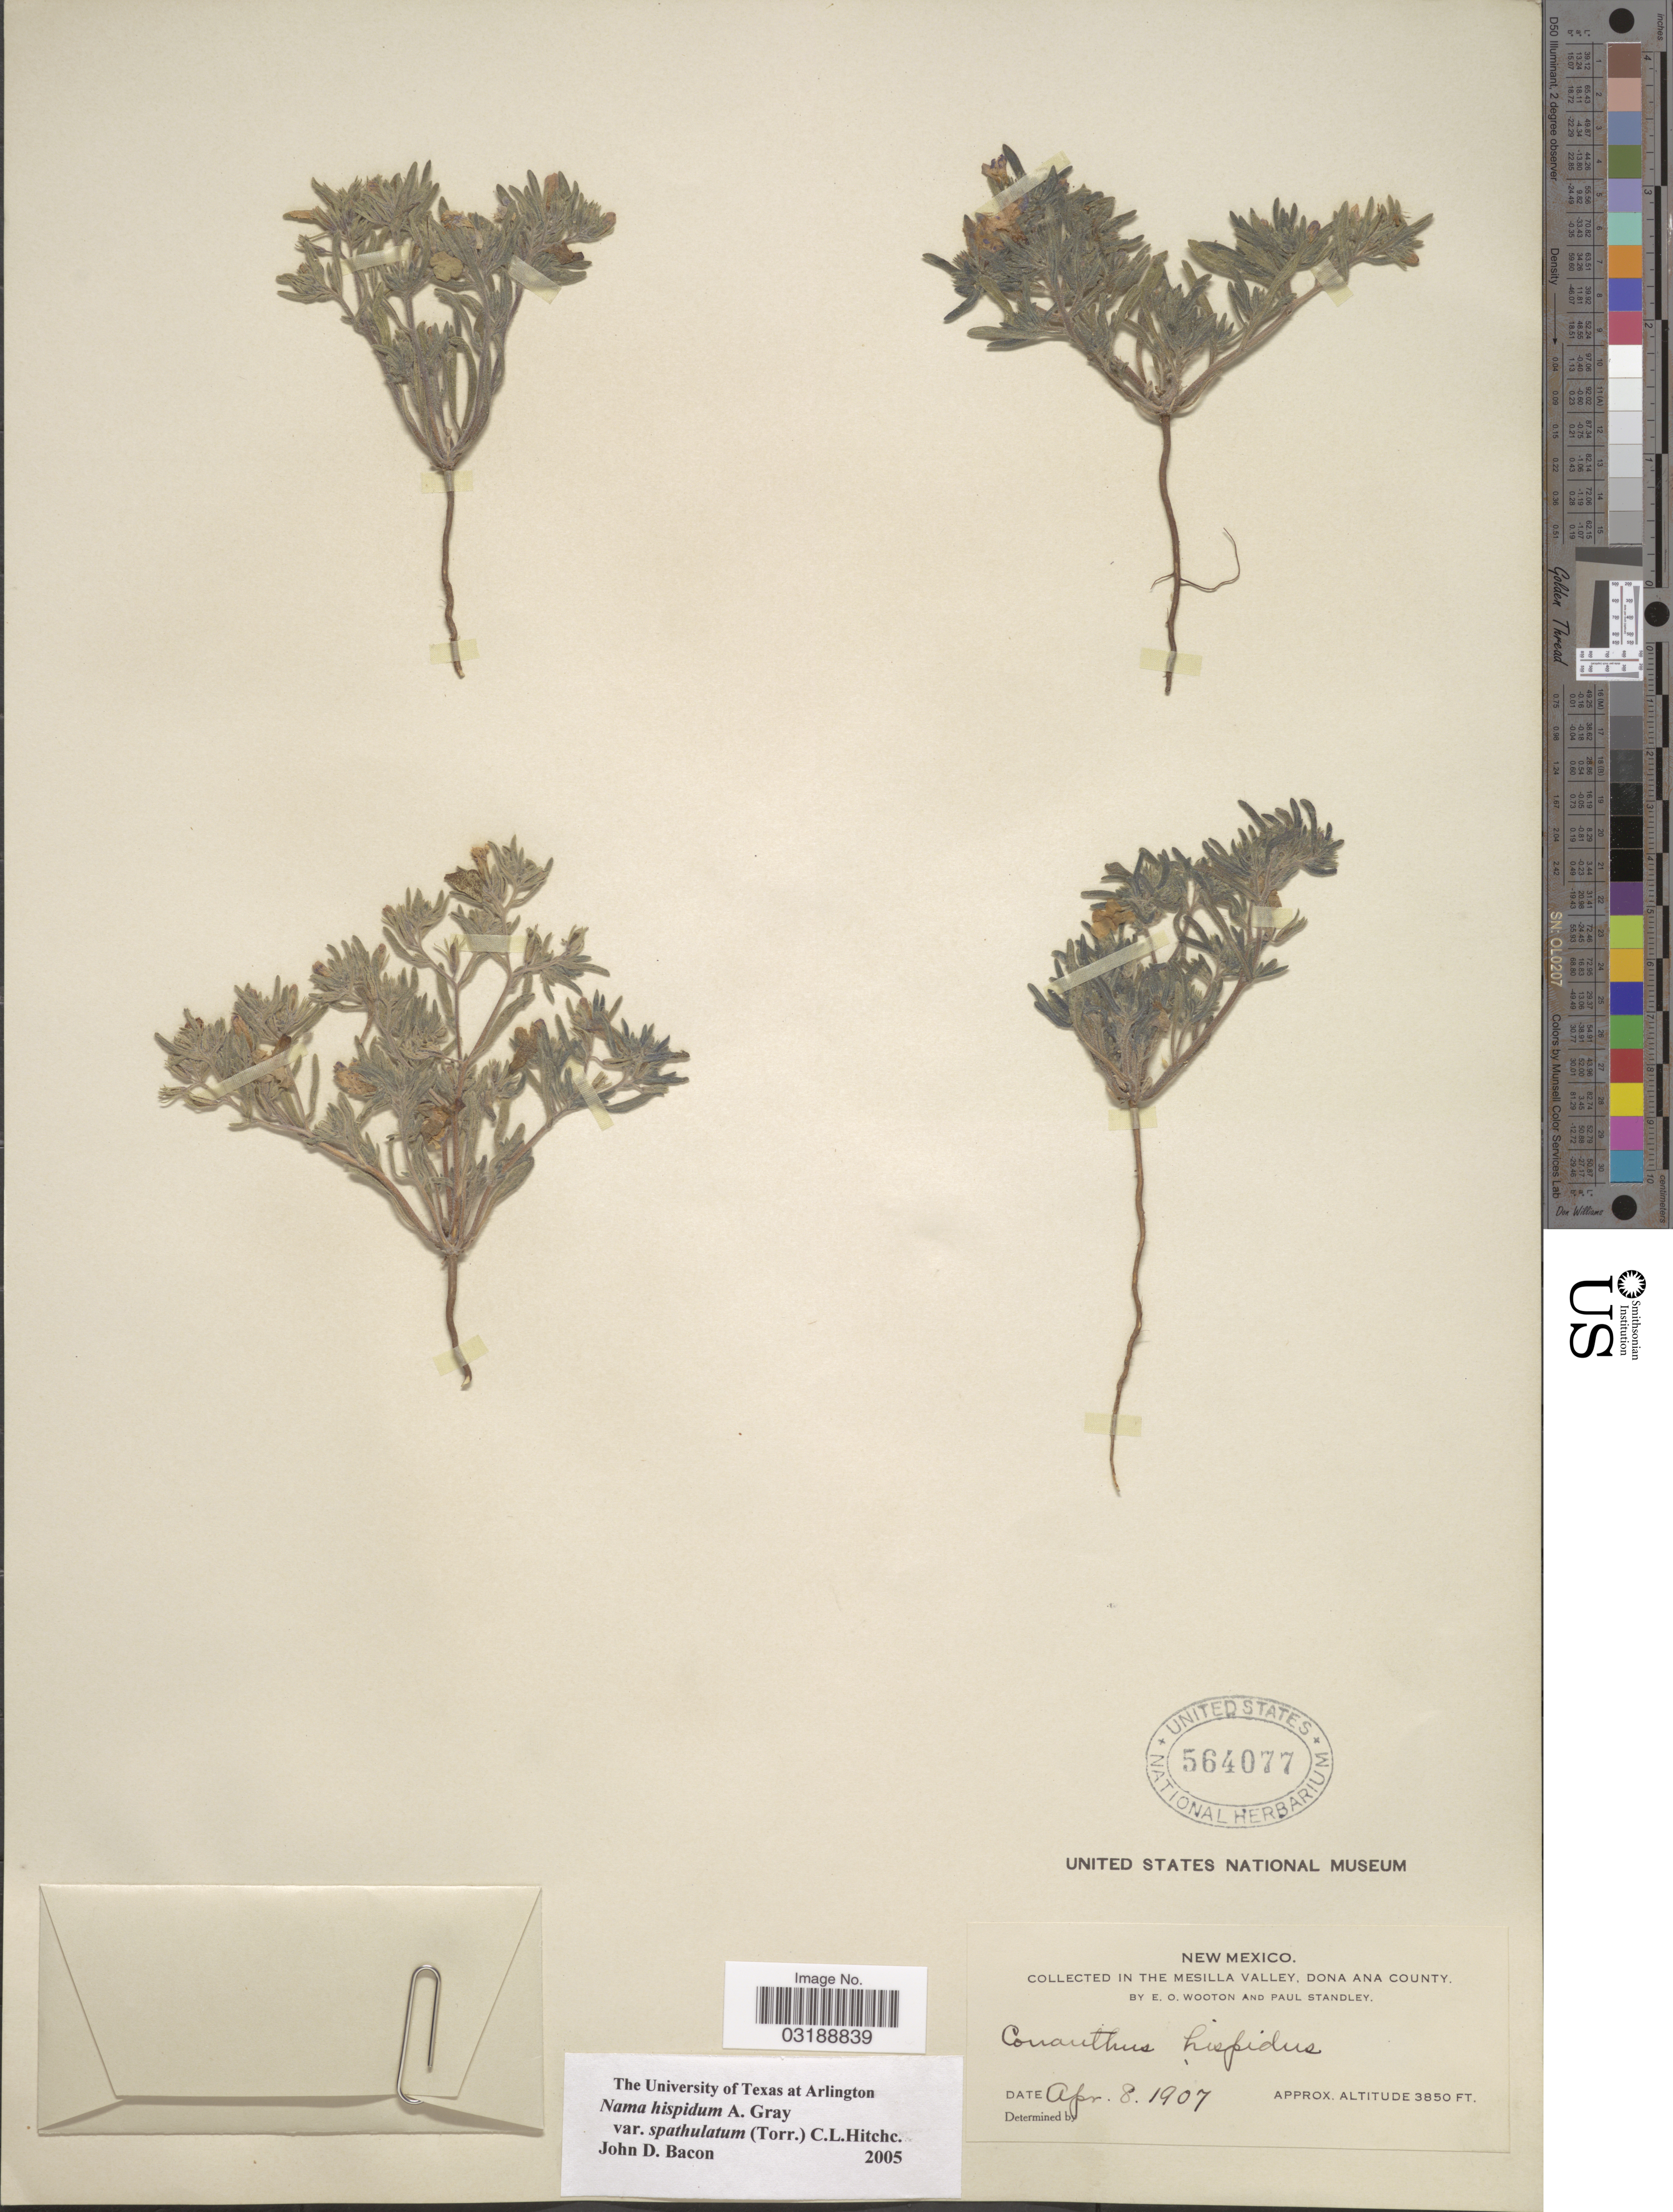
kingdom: Plantae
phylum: Tracheophyta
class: Magnoliopsida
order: Boraginales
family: Namaceae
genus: Nama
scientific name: Nama hispida var. spathulatum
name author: (Torr.) C.L. Hitchc.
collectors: E. O. Wooton & P. C. Standley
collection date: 1907-04-08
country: United States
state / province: New Mexico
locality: Collected in the Mesilla Valley, Dona Ana County.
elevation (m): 1173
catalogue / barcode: US 564077